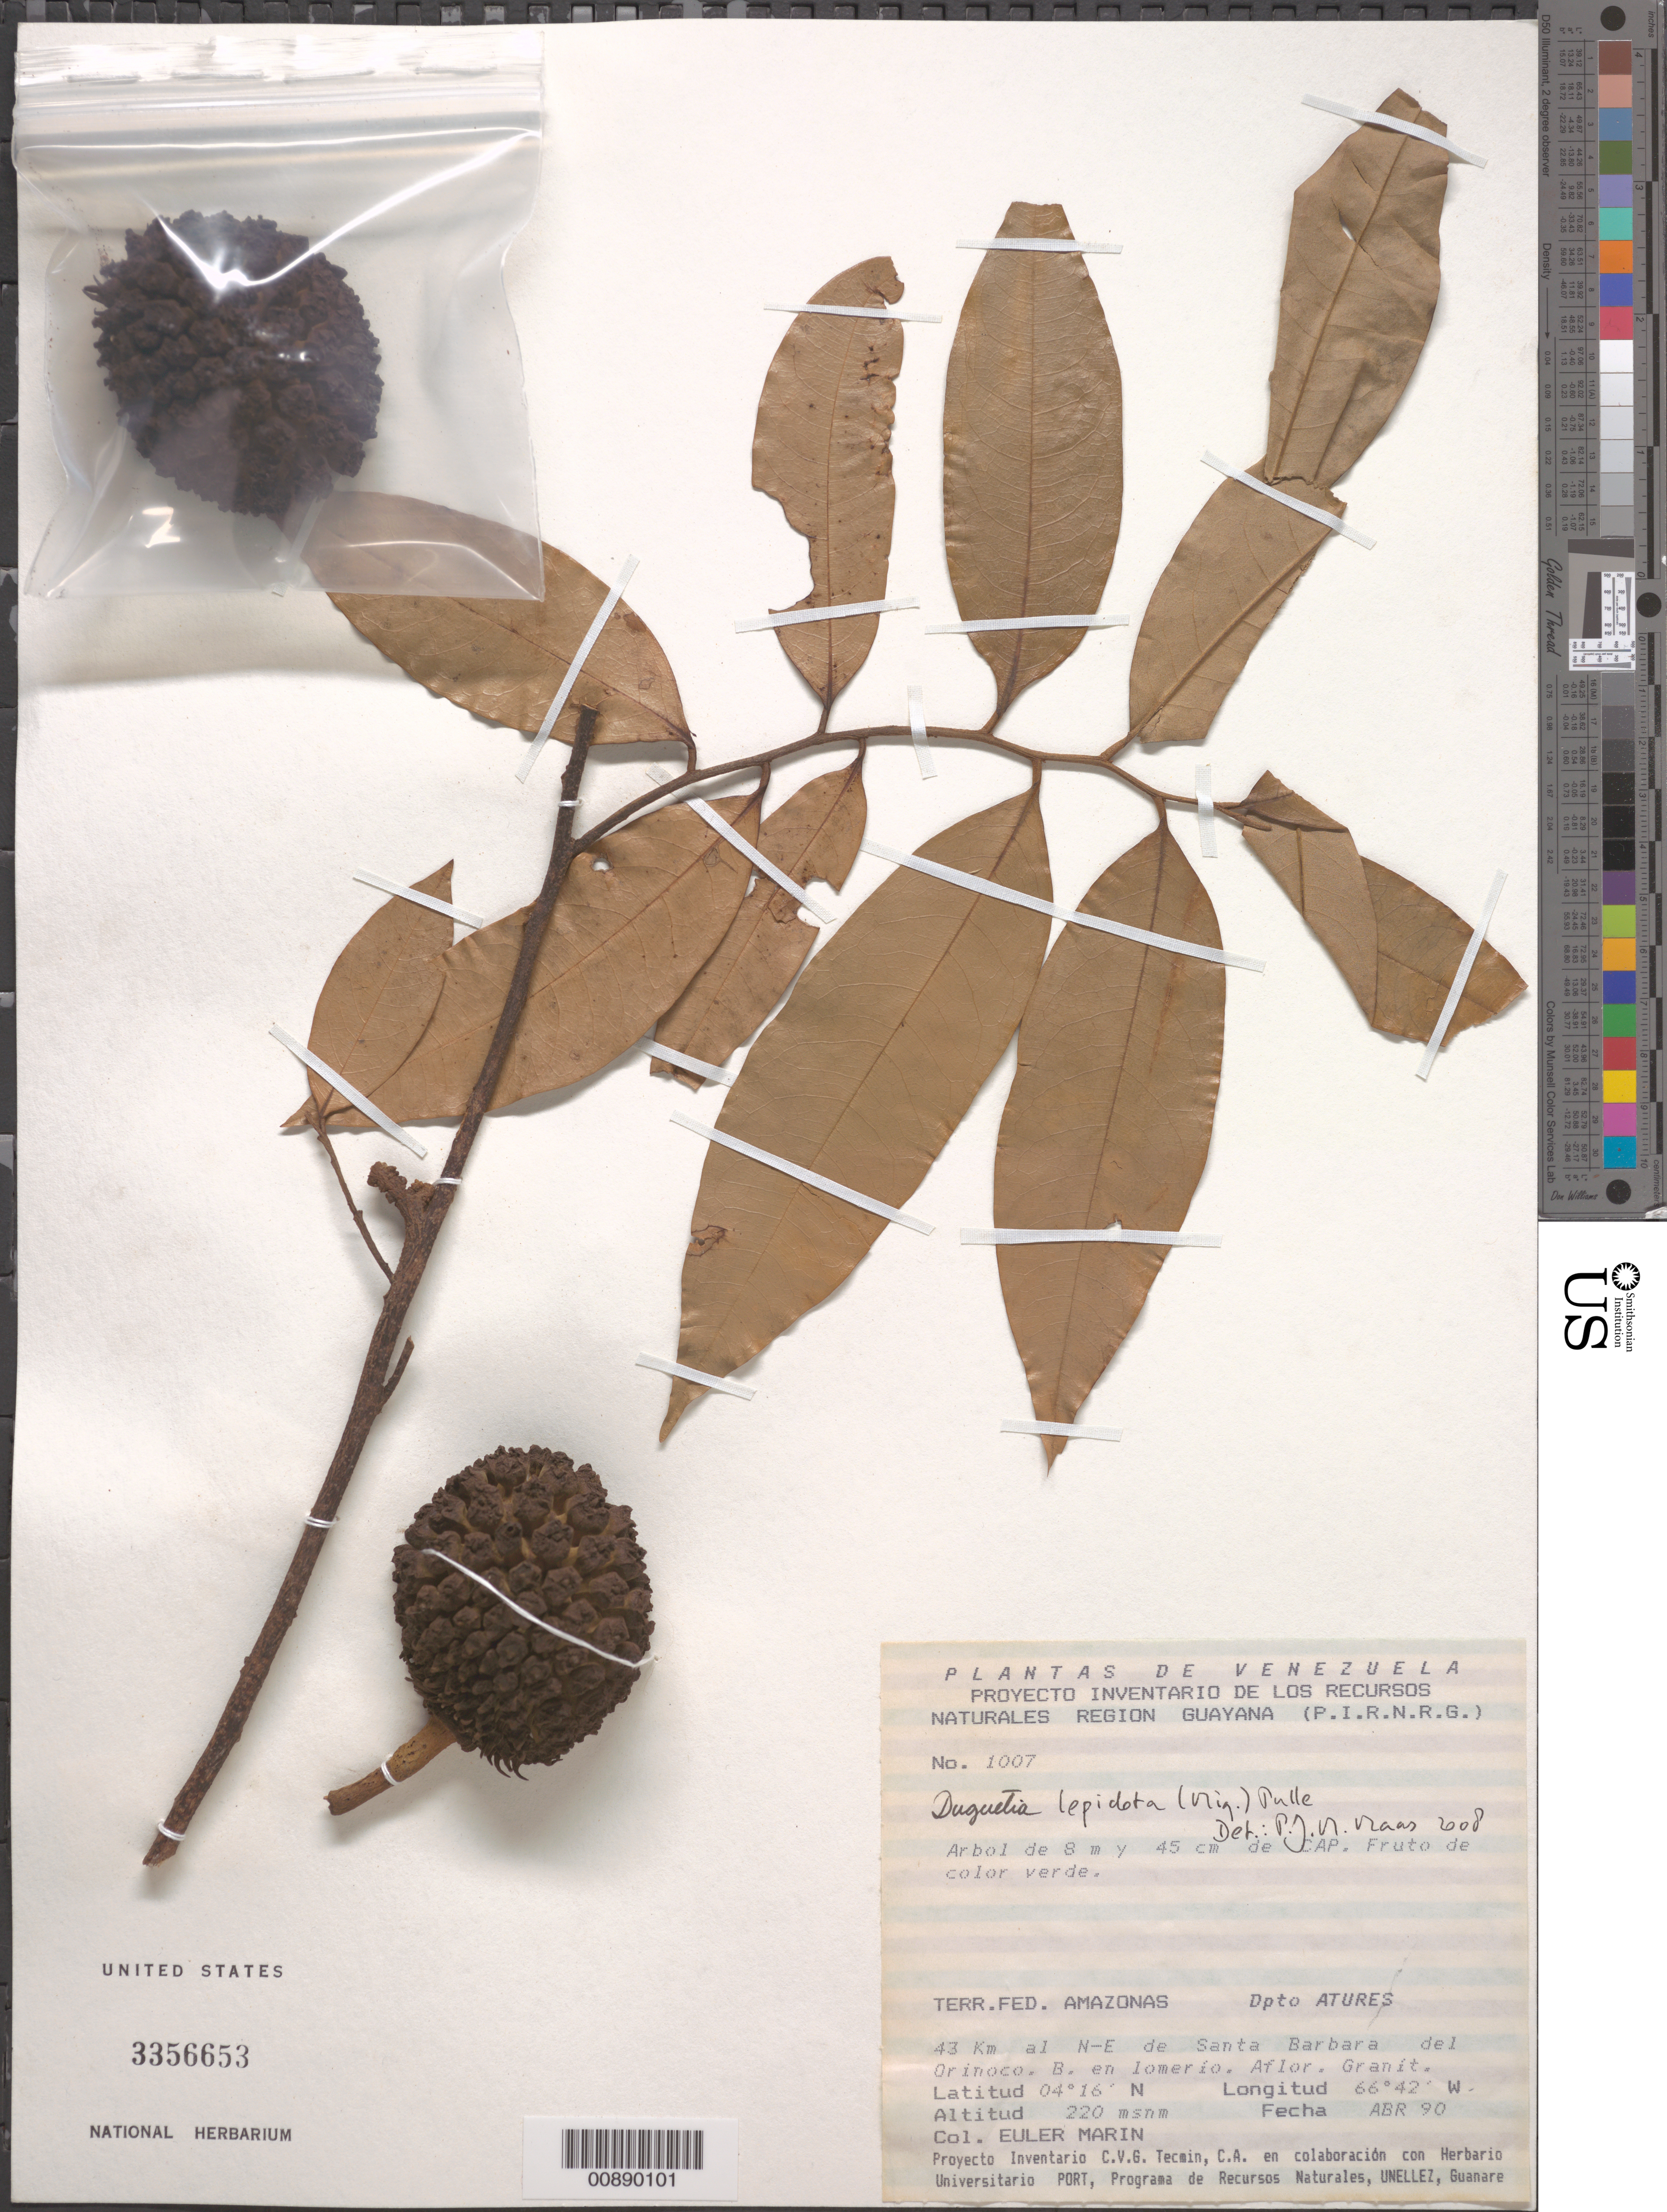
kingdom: Plantae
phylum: Tracheophyta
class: Magnoliopsida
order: Magnoliales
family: Annonaceae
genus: Duguetia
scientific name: Duguetia lepidota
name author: (Miq.) Pulle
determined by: Maas, Paul J. M.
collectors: E. Marin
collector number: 1007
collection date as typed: Apr-90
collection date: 1990-04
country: Venezuela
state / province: Amazonas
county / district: Atures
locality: Santa Barbara del Orinoco, 43 km al NE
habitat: Lomerio; aflor. granítica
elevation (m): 220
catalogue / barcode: US 3356653